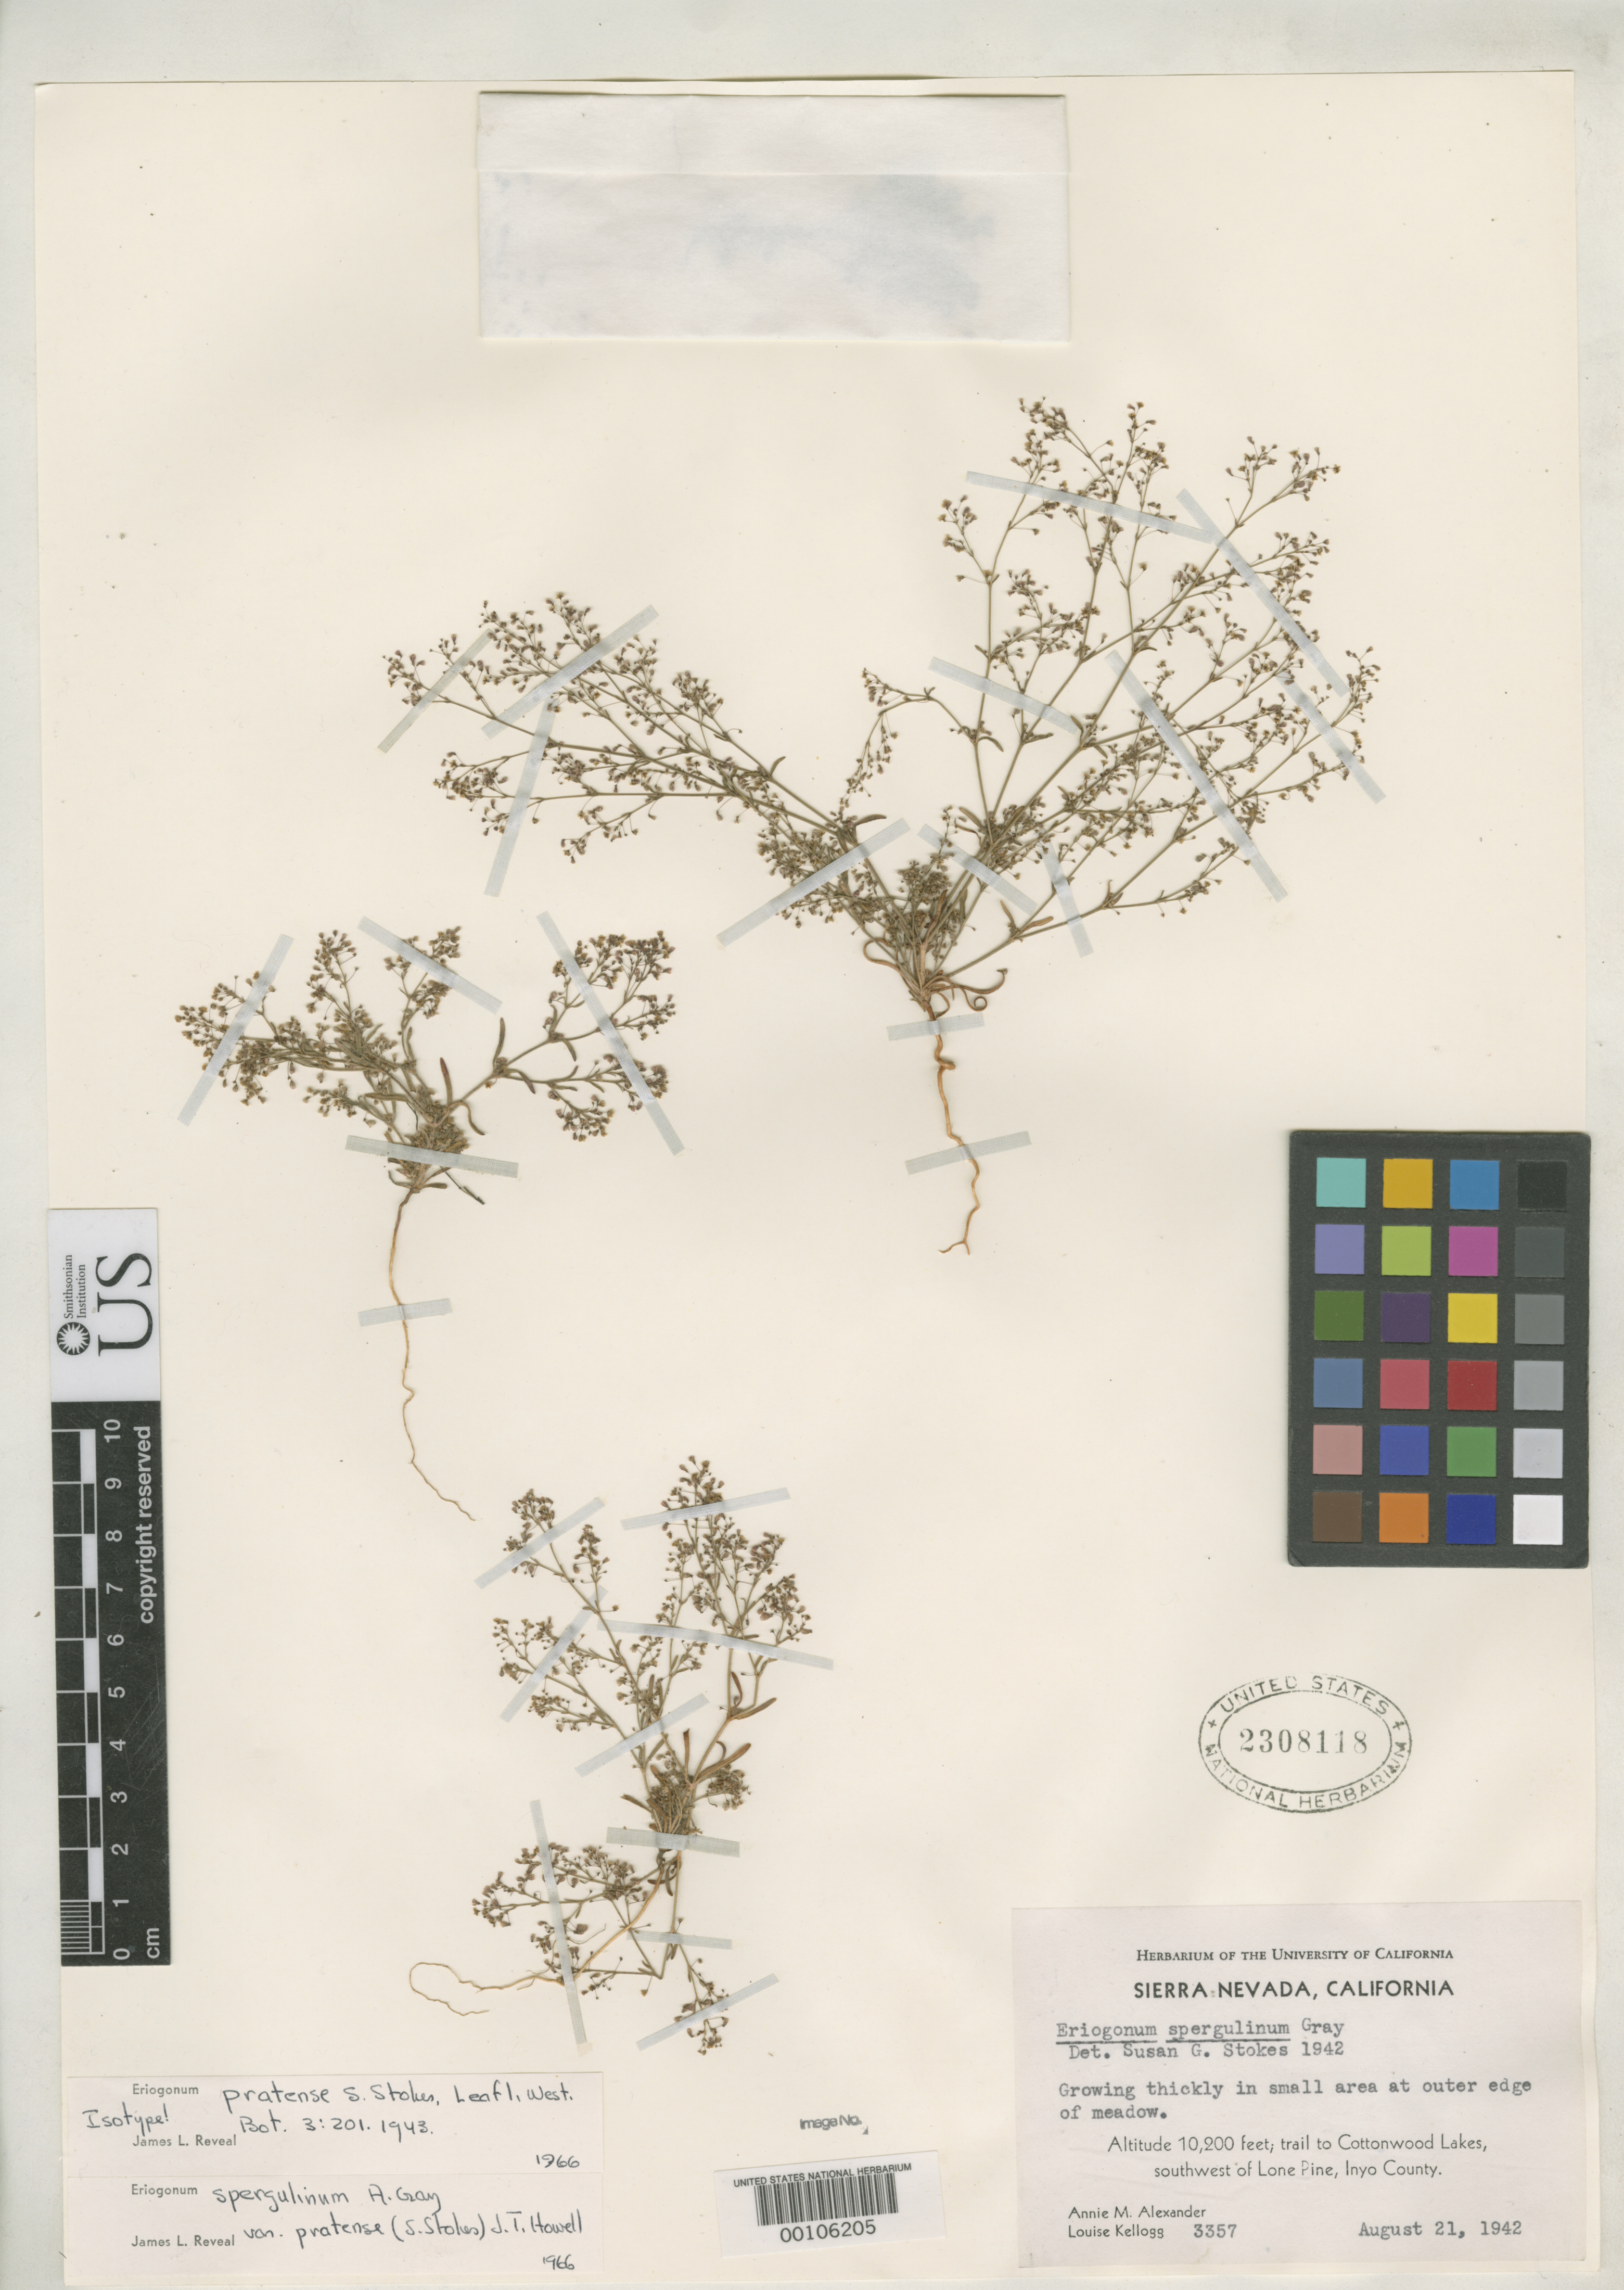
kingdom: Plantae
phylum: Tracheophyta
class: Magnoliopsida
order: Caryophyllales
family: Polygonaceae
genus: Eriogonum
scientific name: Eriogonum pratense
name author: S. Stokes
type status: Isotype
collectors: A. M. Alexander & L. Kellogg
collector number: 3357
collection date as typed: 21 Aug 1942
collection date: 1942-08-21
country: United States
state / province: California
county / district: Inyo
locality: Cottonwood Lake.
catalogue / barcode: US 2308118